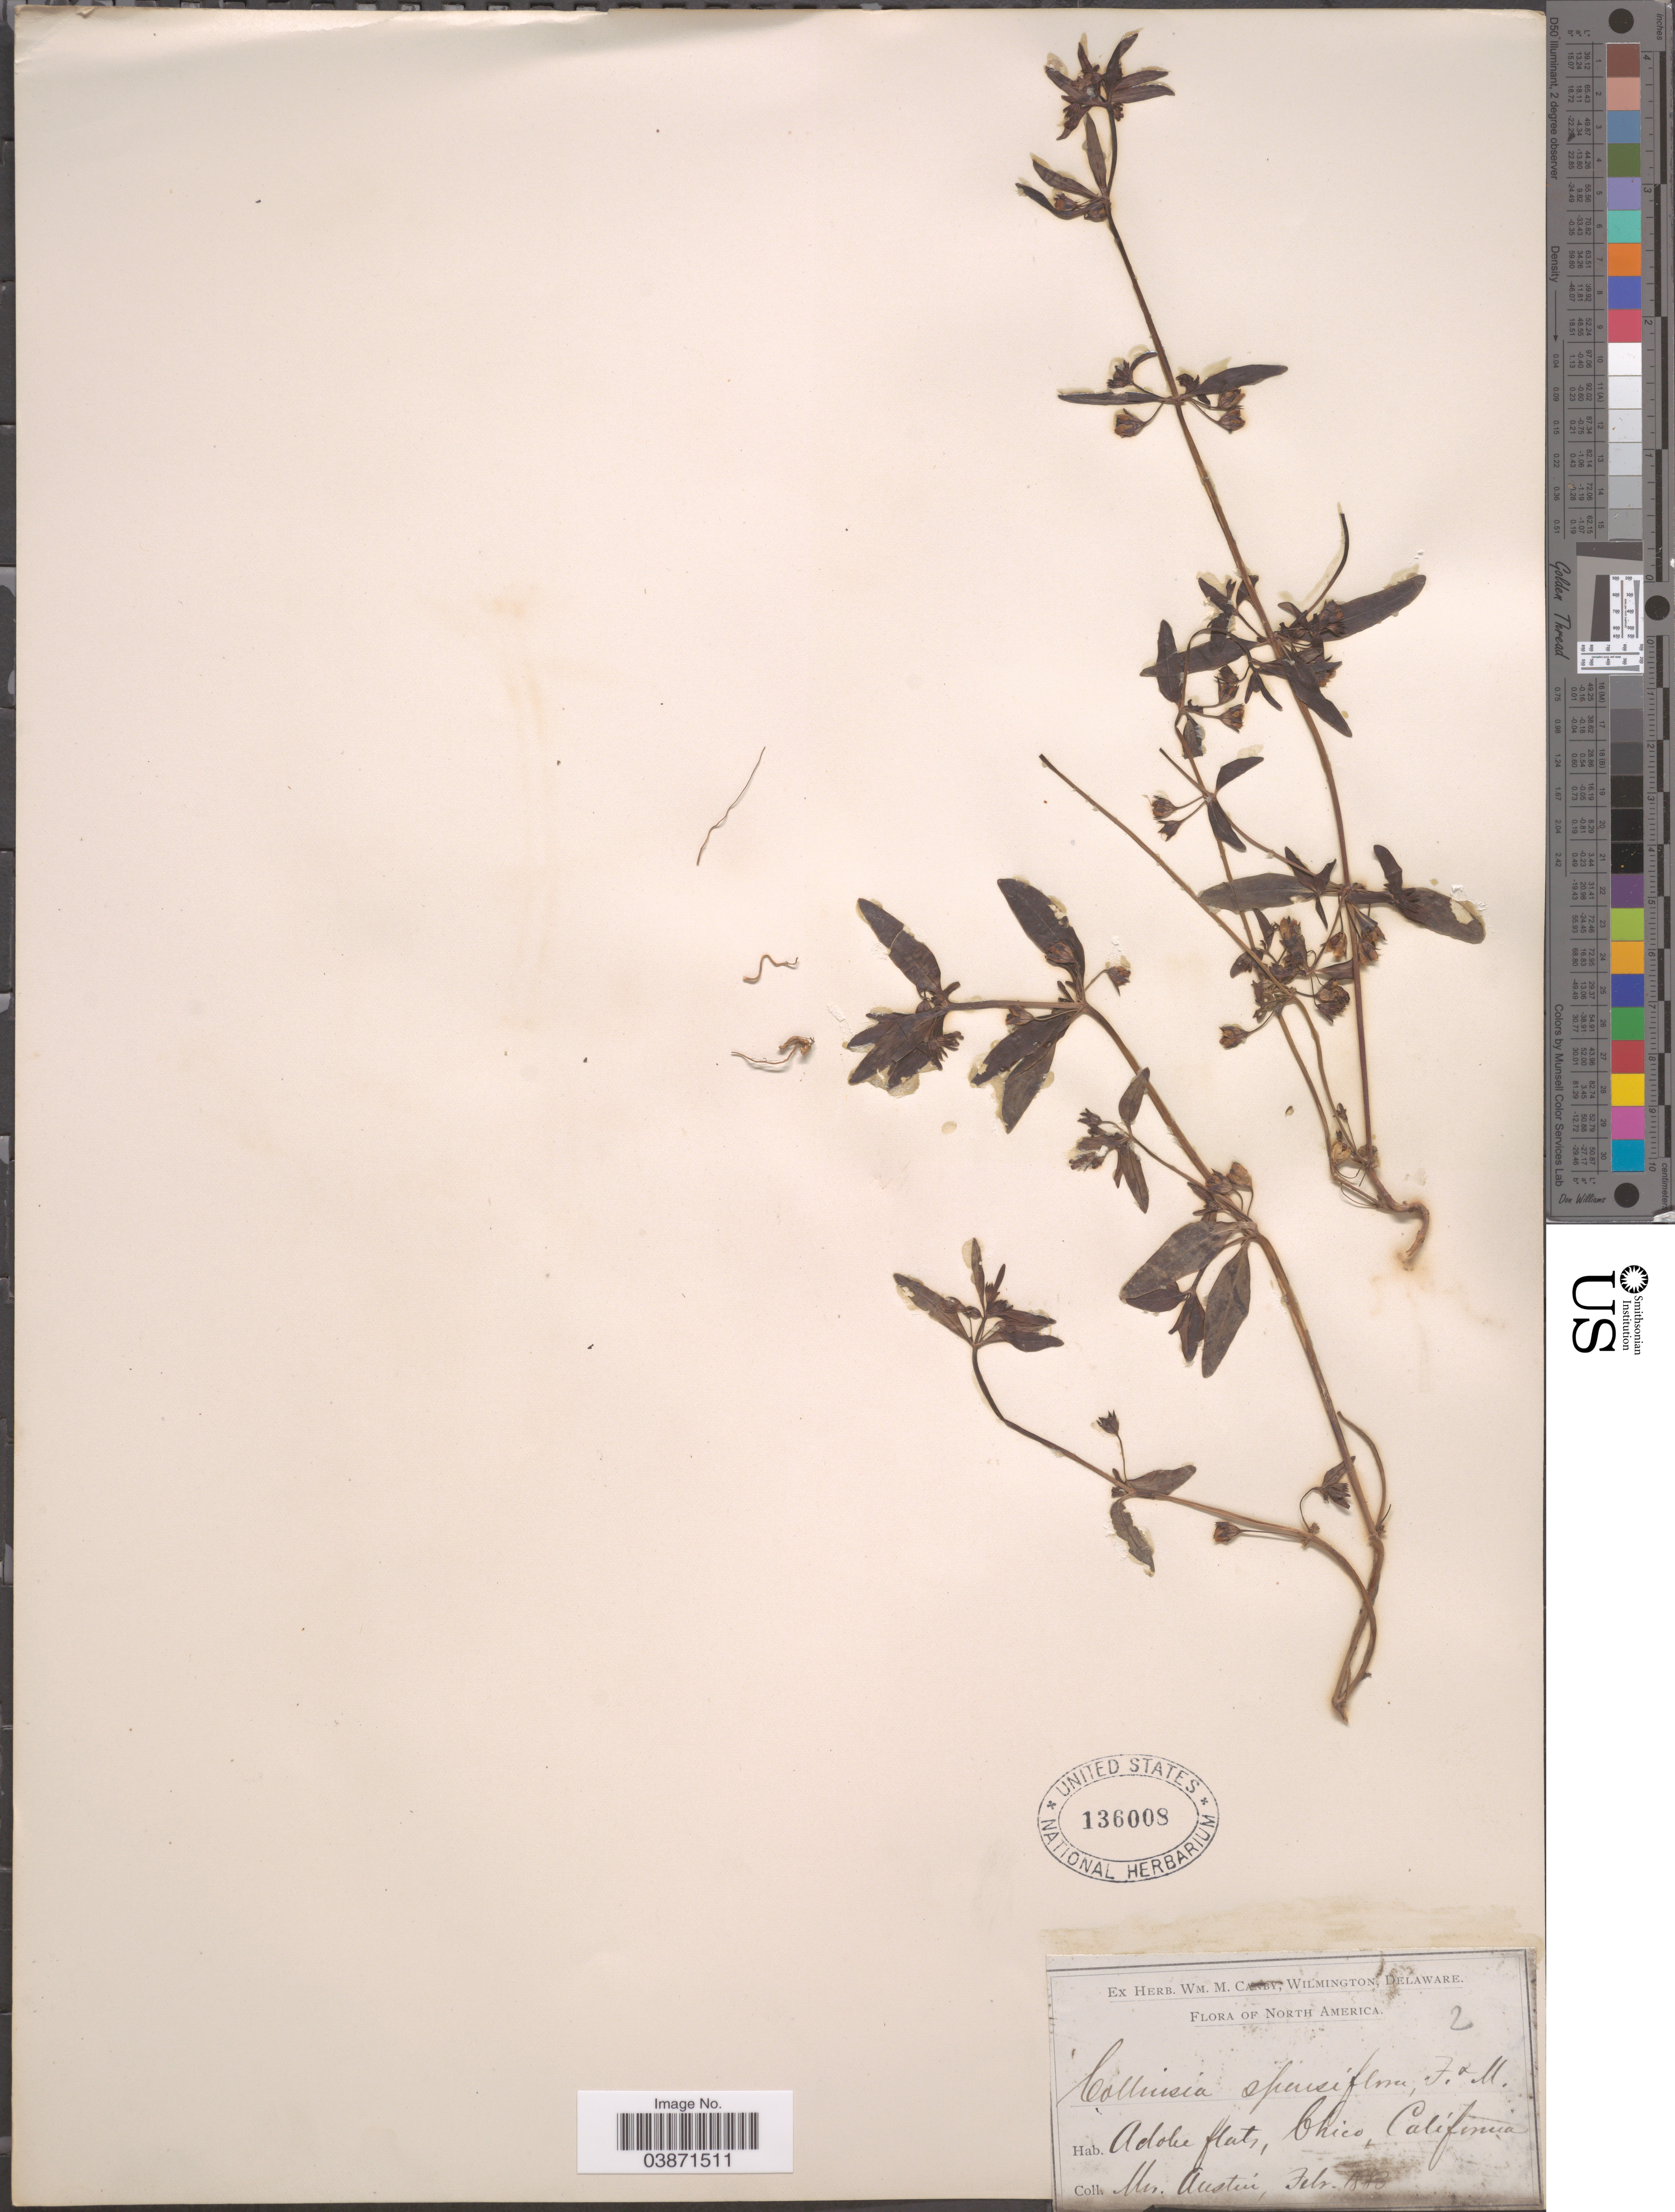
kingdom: Plantae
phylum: Tracheophyta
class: Magnoliopsida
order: Lamiales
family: Plantaginaceae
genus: Collinsia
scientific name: Collinsia sparsiflora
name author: Fisch. & C.A. Mey.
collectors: Austin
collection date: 1883-02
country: United States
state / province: California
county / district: Butte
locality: Adobe flat, Chico.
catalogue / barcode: US 136008